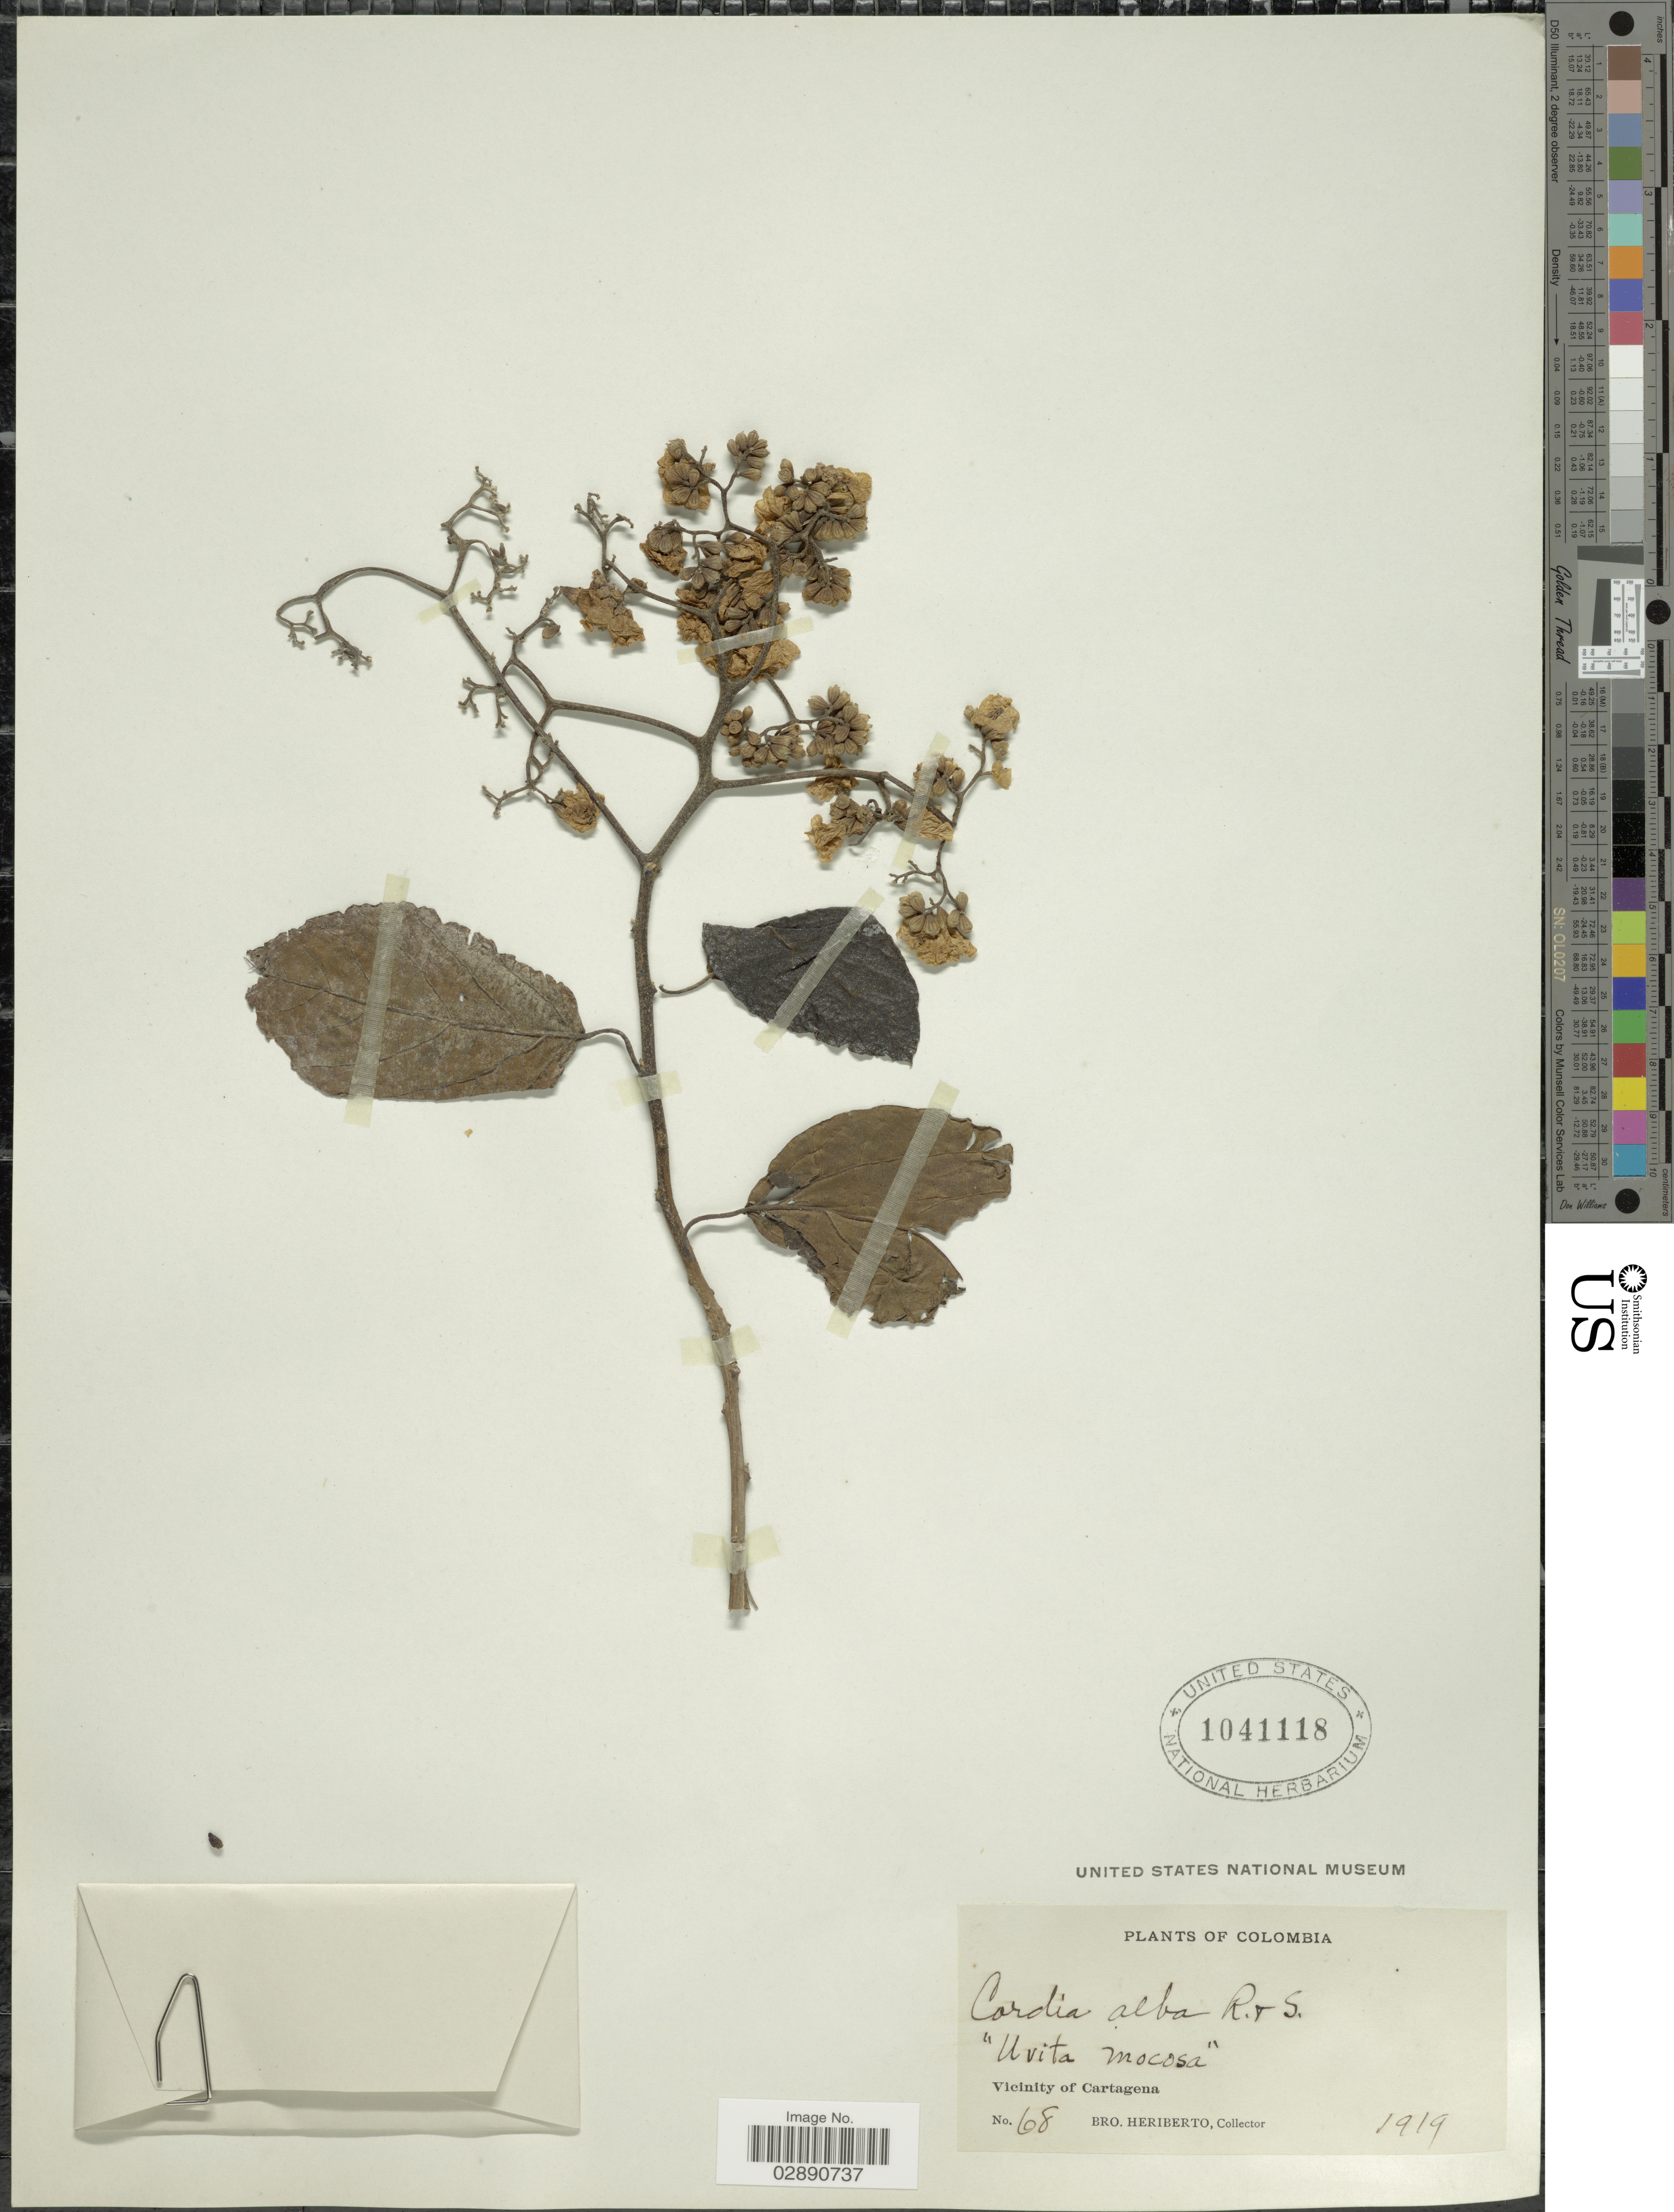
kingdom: Plantae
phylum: Tracheophyta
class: Magnoliopsida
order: Boraginales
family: Cordiaceae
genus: Cordia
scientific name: Cordia dentata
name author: Poir.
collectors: B. Heriberto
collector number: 68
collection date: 1919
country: Colombia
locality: Vicinity of Cartagena.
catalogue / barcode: US 1041118